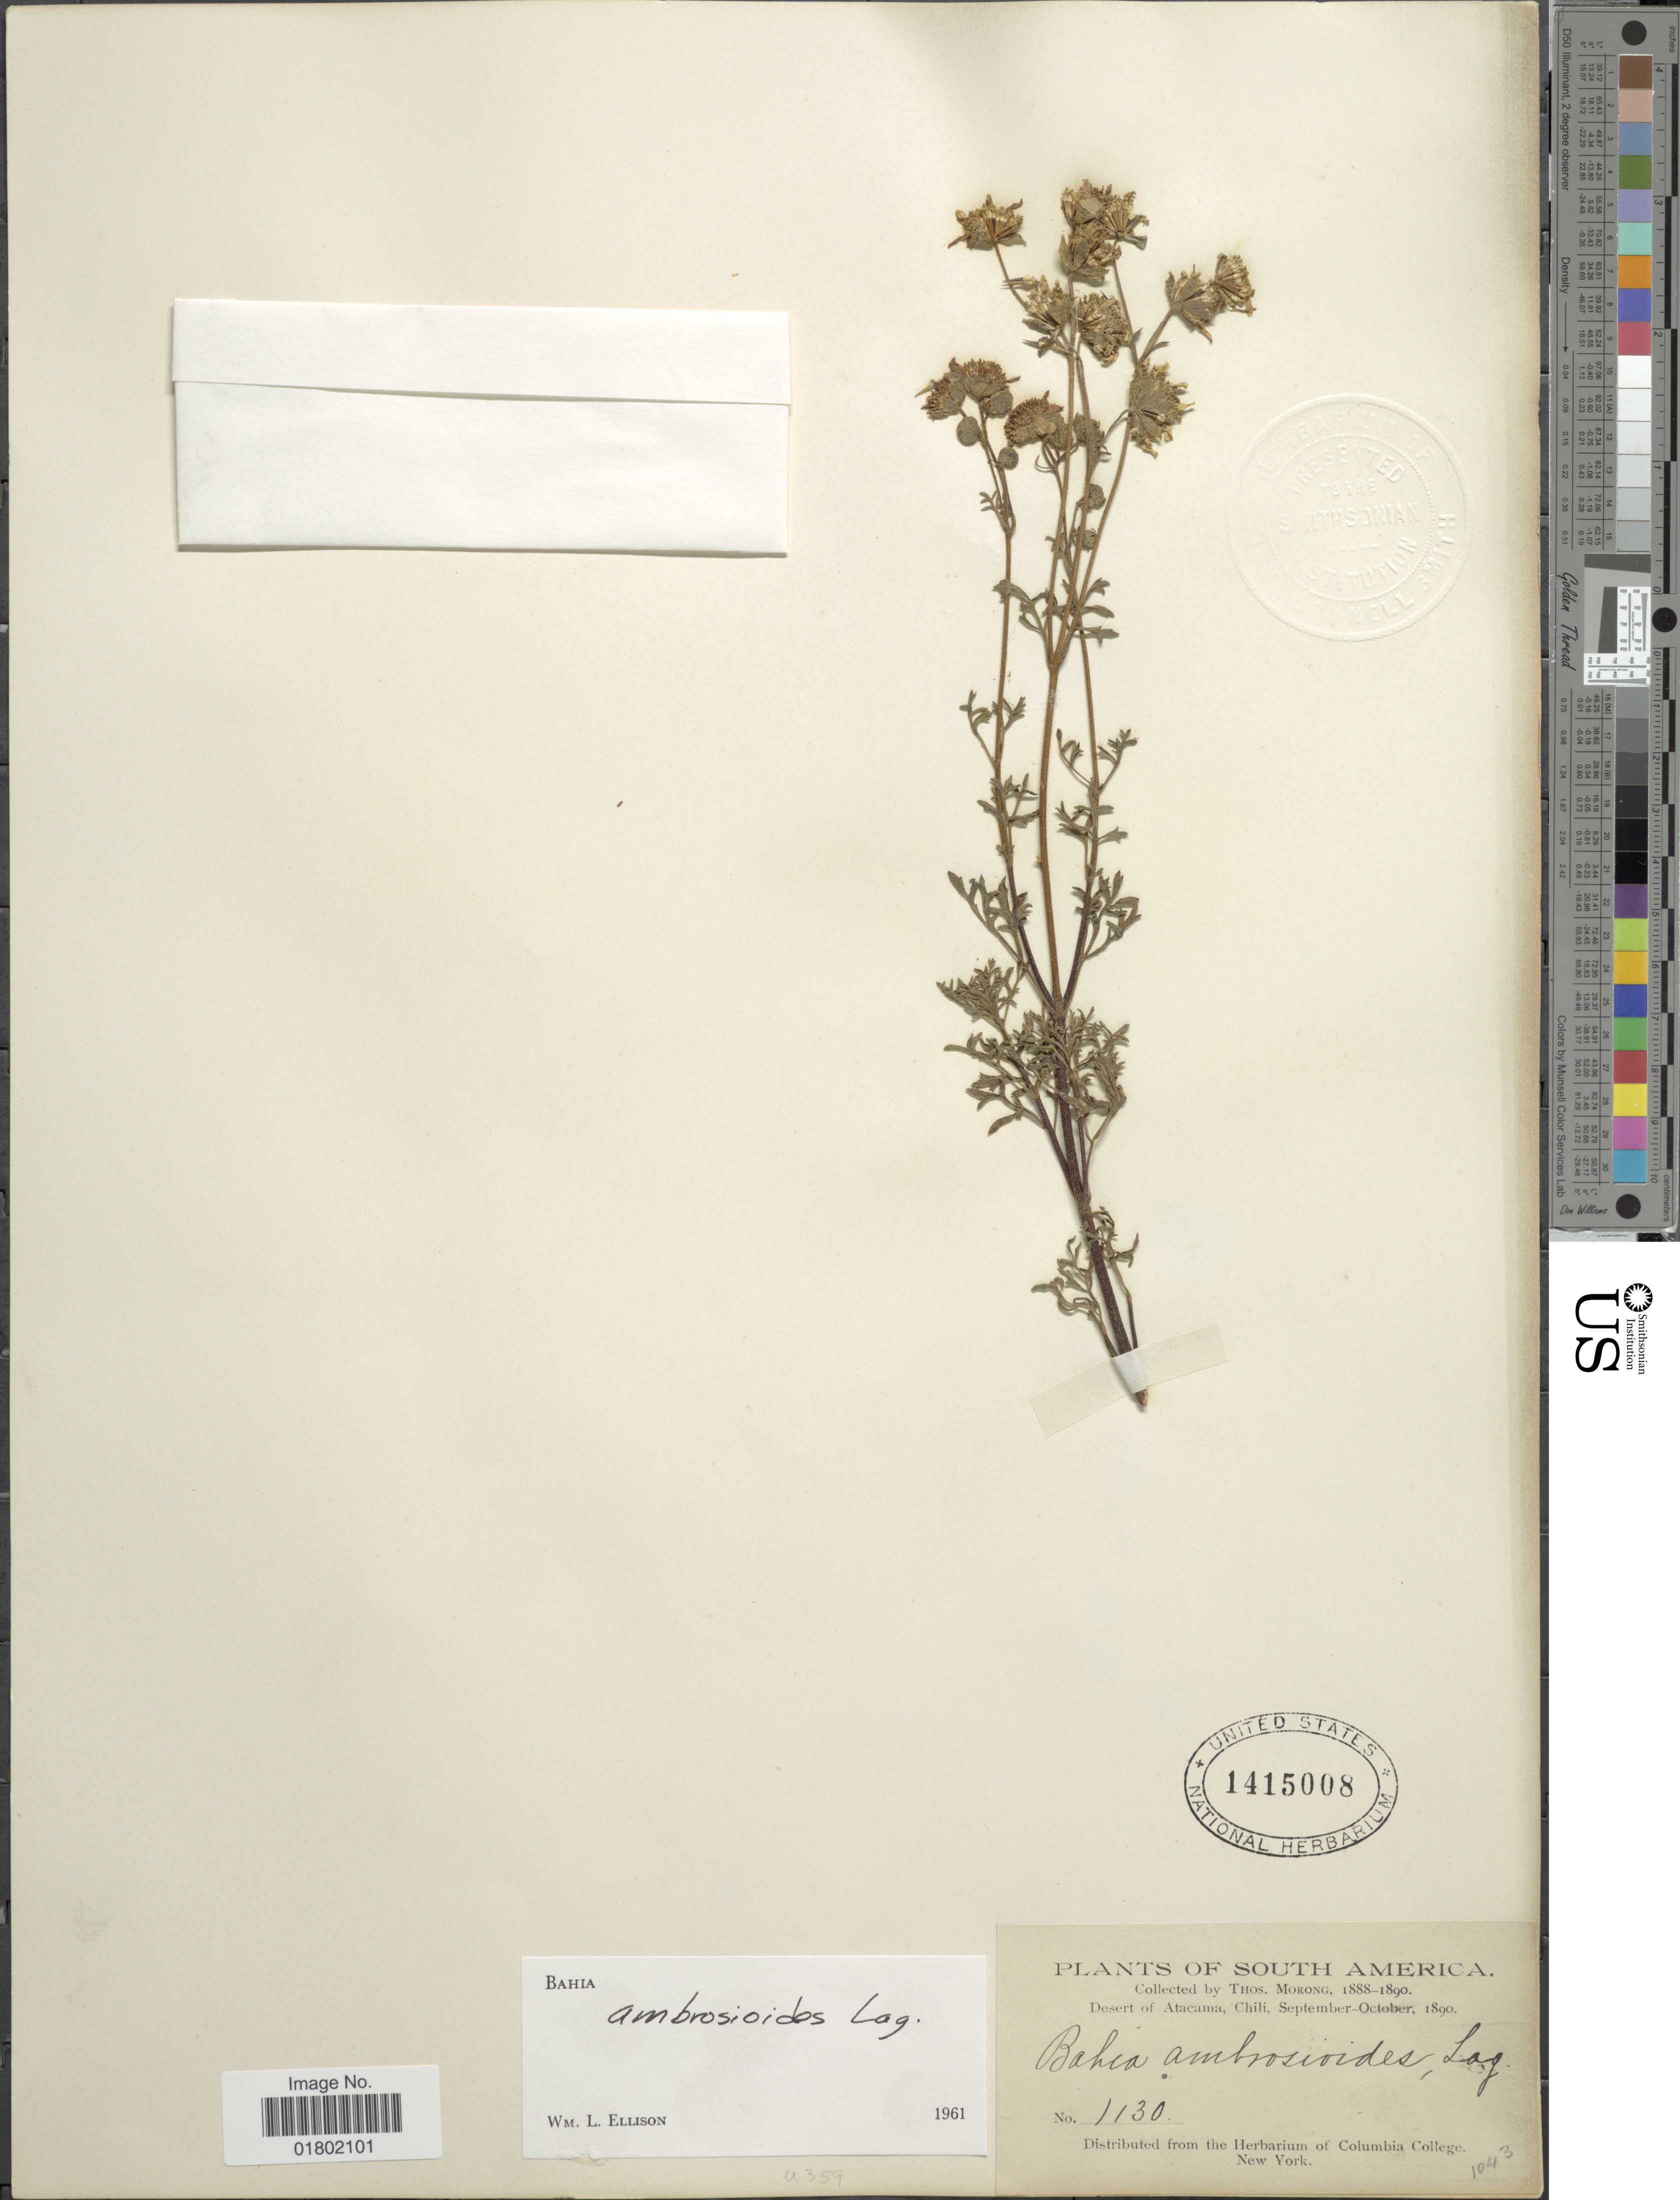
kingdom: Plantae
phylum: Tracheophyta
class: Magnoliopsida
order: Asterales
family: Asteraceae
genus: Bahia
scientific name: Bahia ambrosioides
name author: Lag.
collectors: ex herb. T. Morong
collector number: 1130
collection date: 1890-09/1890-10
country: Chile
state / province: Atacama (III)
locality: Desert of Atacama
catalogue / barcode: US 1415008